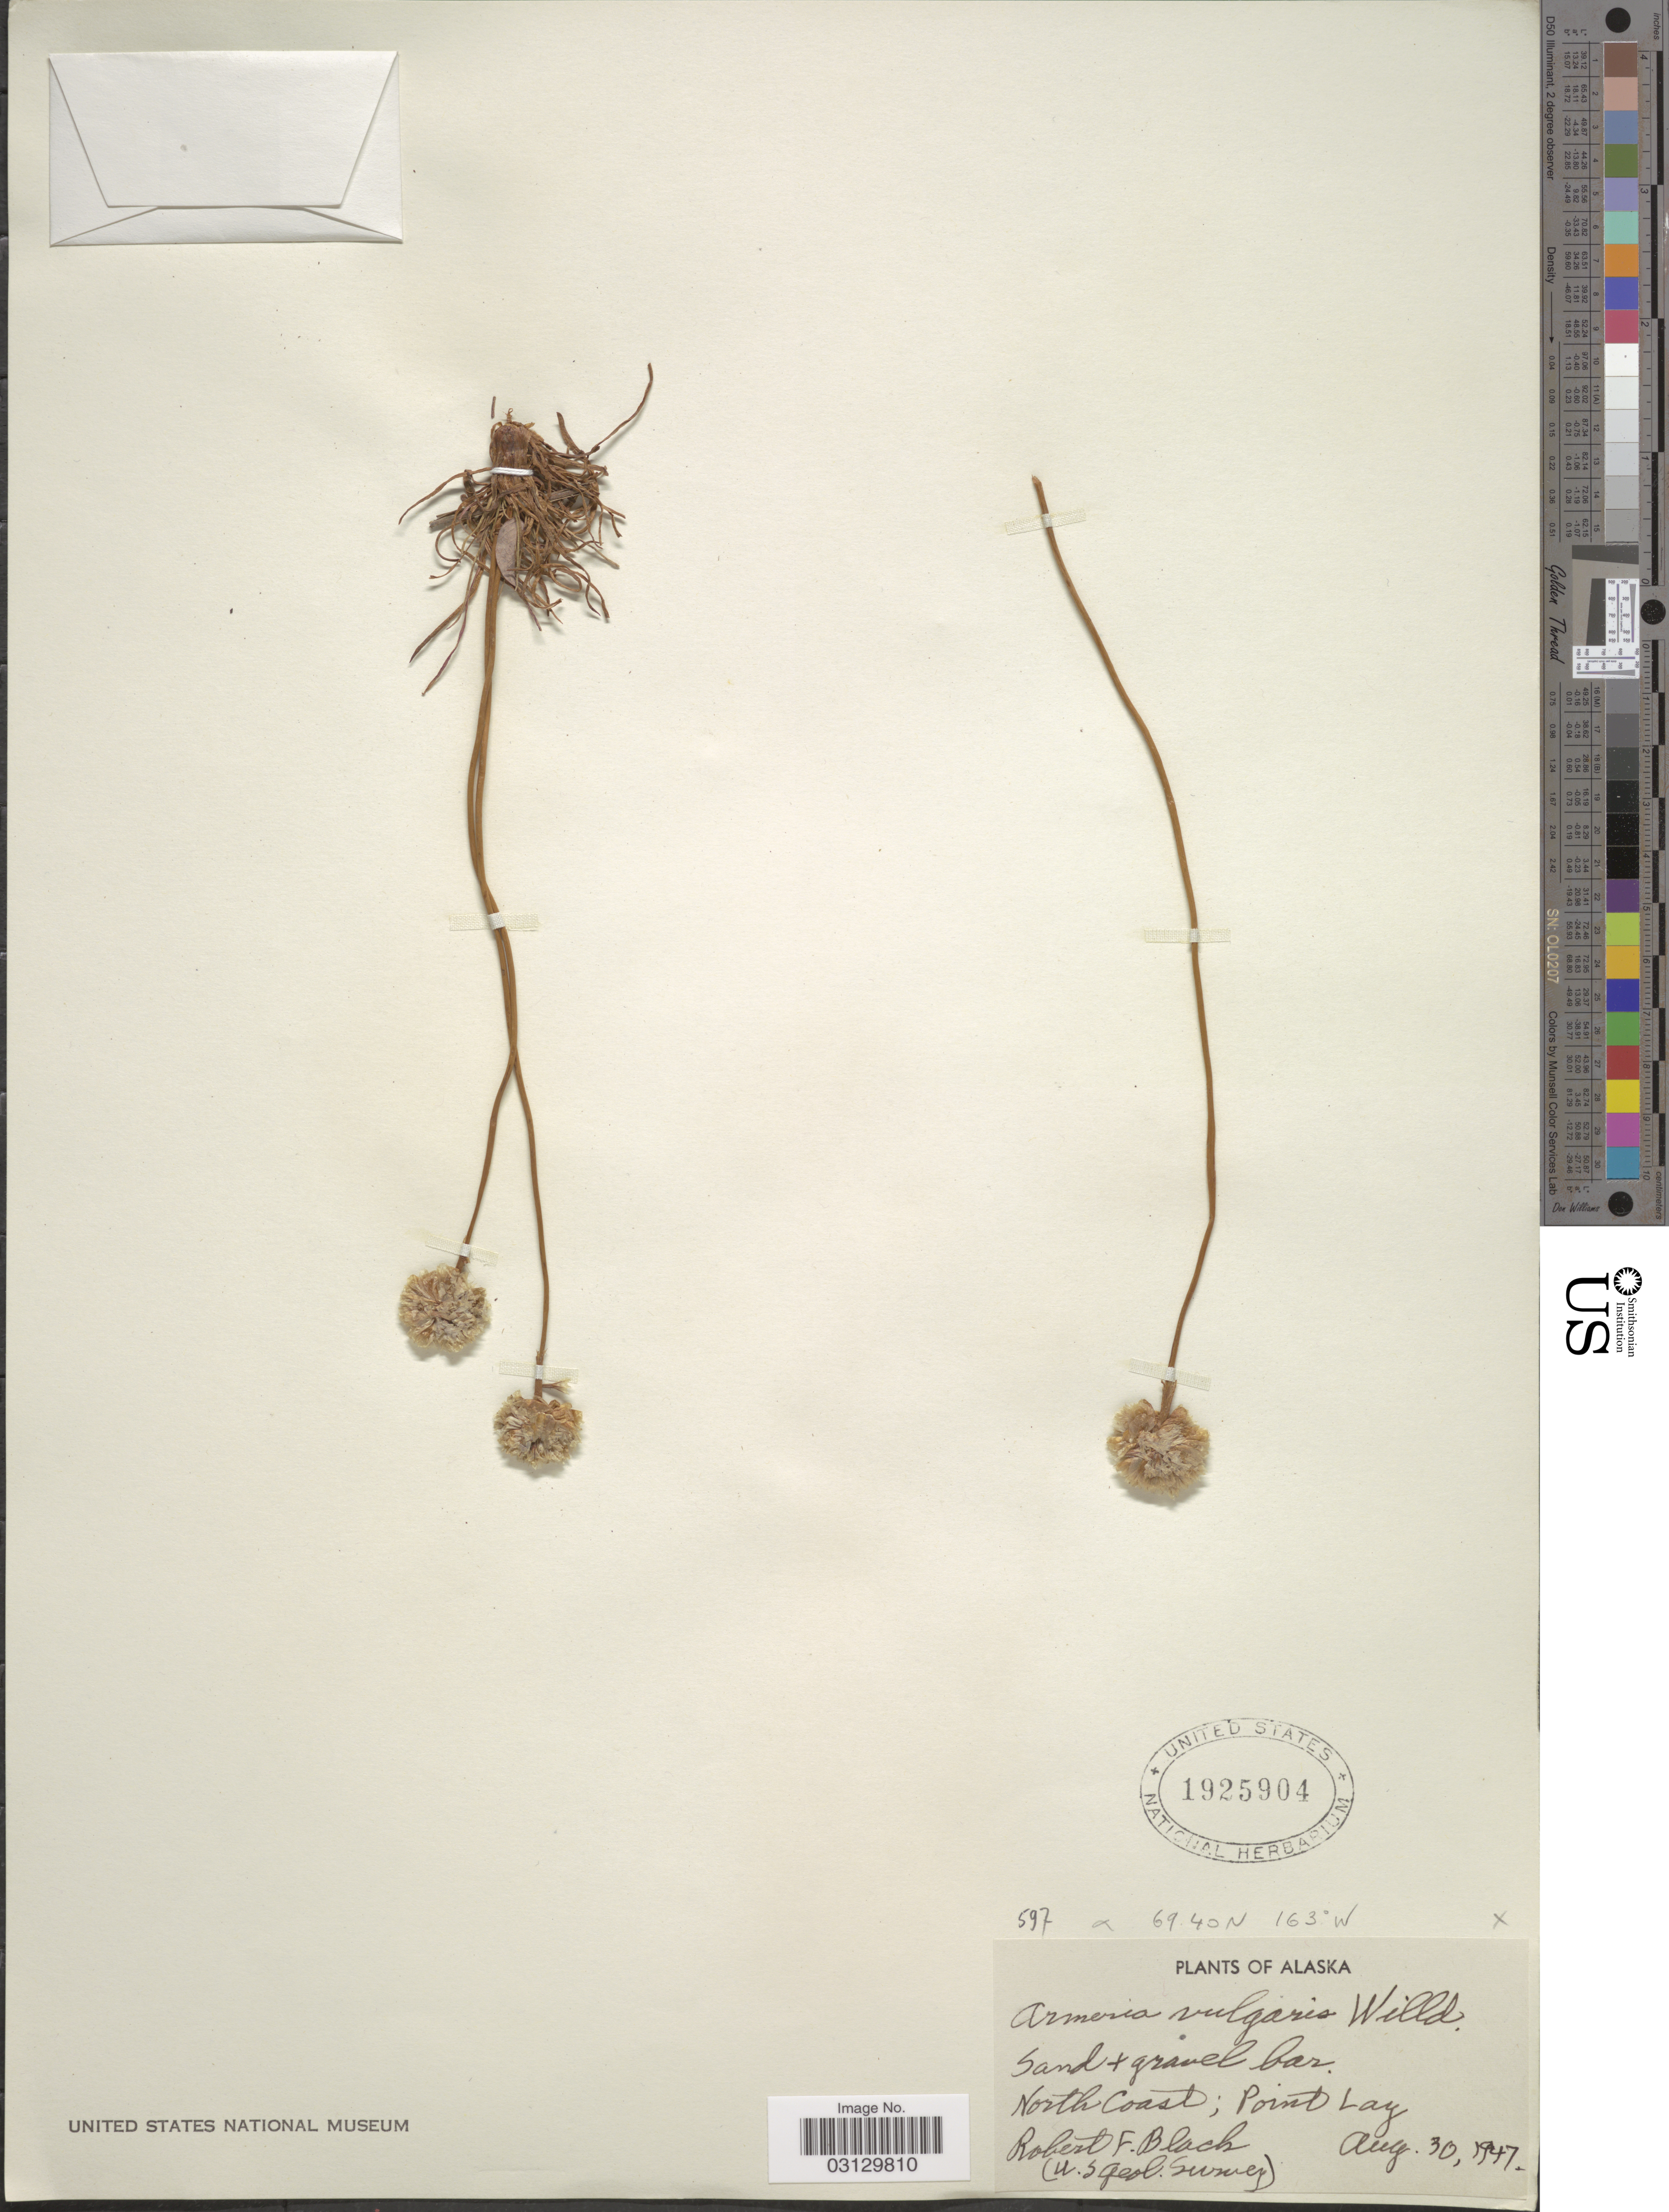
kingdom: Plantae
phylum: Tracheophyta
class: Magnoliopsida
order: Caryophyllales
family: Plumbaginaceae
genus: Armeria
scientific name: Armeria maritima subsp. sibirica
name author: (Turcz. ex Boiss.) Nyman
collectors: R. F. Black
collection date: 1947-08-30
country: United States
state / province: Alaska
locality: North Coast; Point Lay.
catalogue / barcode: US 1925904